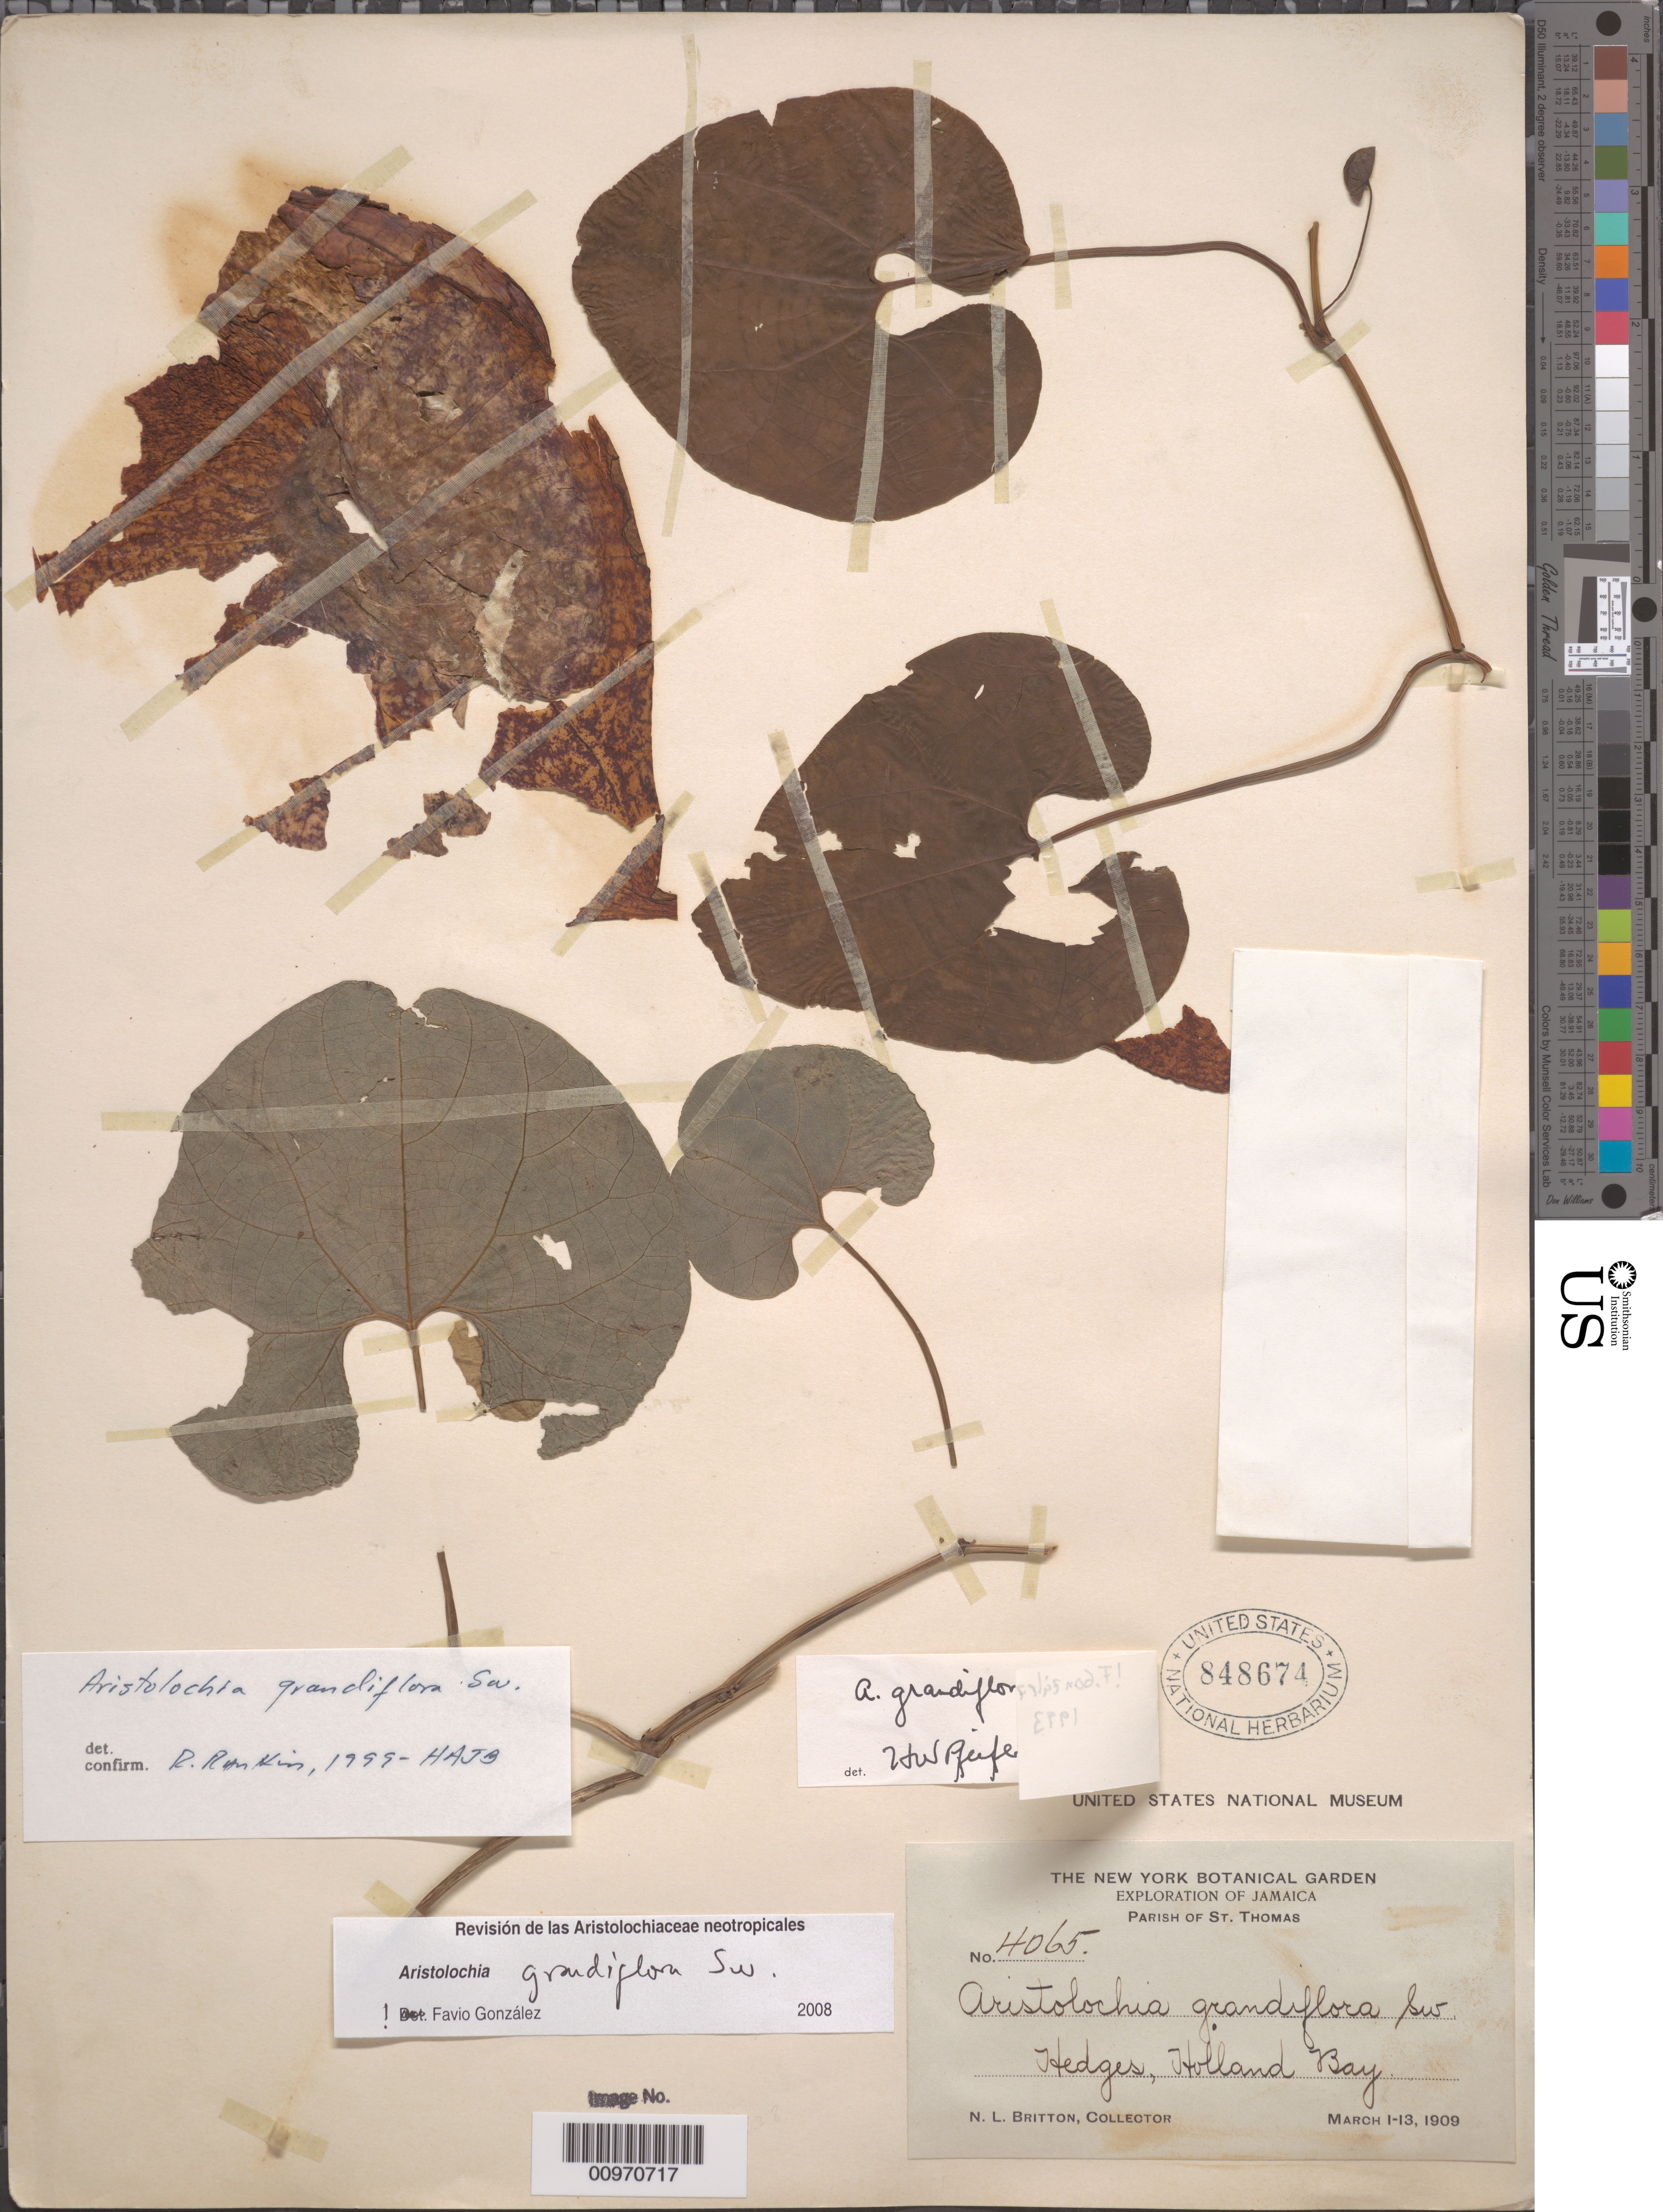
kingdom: Plantae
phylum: Tracheophyta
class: Magnoliopsida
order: Piperales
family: Aristolochiaceae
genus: Aristolochia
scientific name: Aristolochia grandiflora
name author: Sw.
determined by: González, F., (COL), Universidad Nacional de Colombia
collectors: N. Britton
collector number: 4065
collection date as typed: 01 Mar 1909 to 13 Mar 1909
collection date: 1909-03-01/1909-03-13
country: Jamaica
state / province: Saint Thomas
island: Jamaica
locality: Holland Bay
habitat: Hedges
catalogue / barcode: US 848674